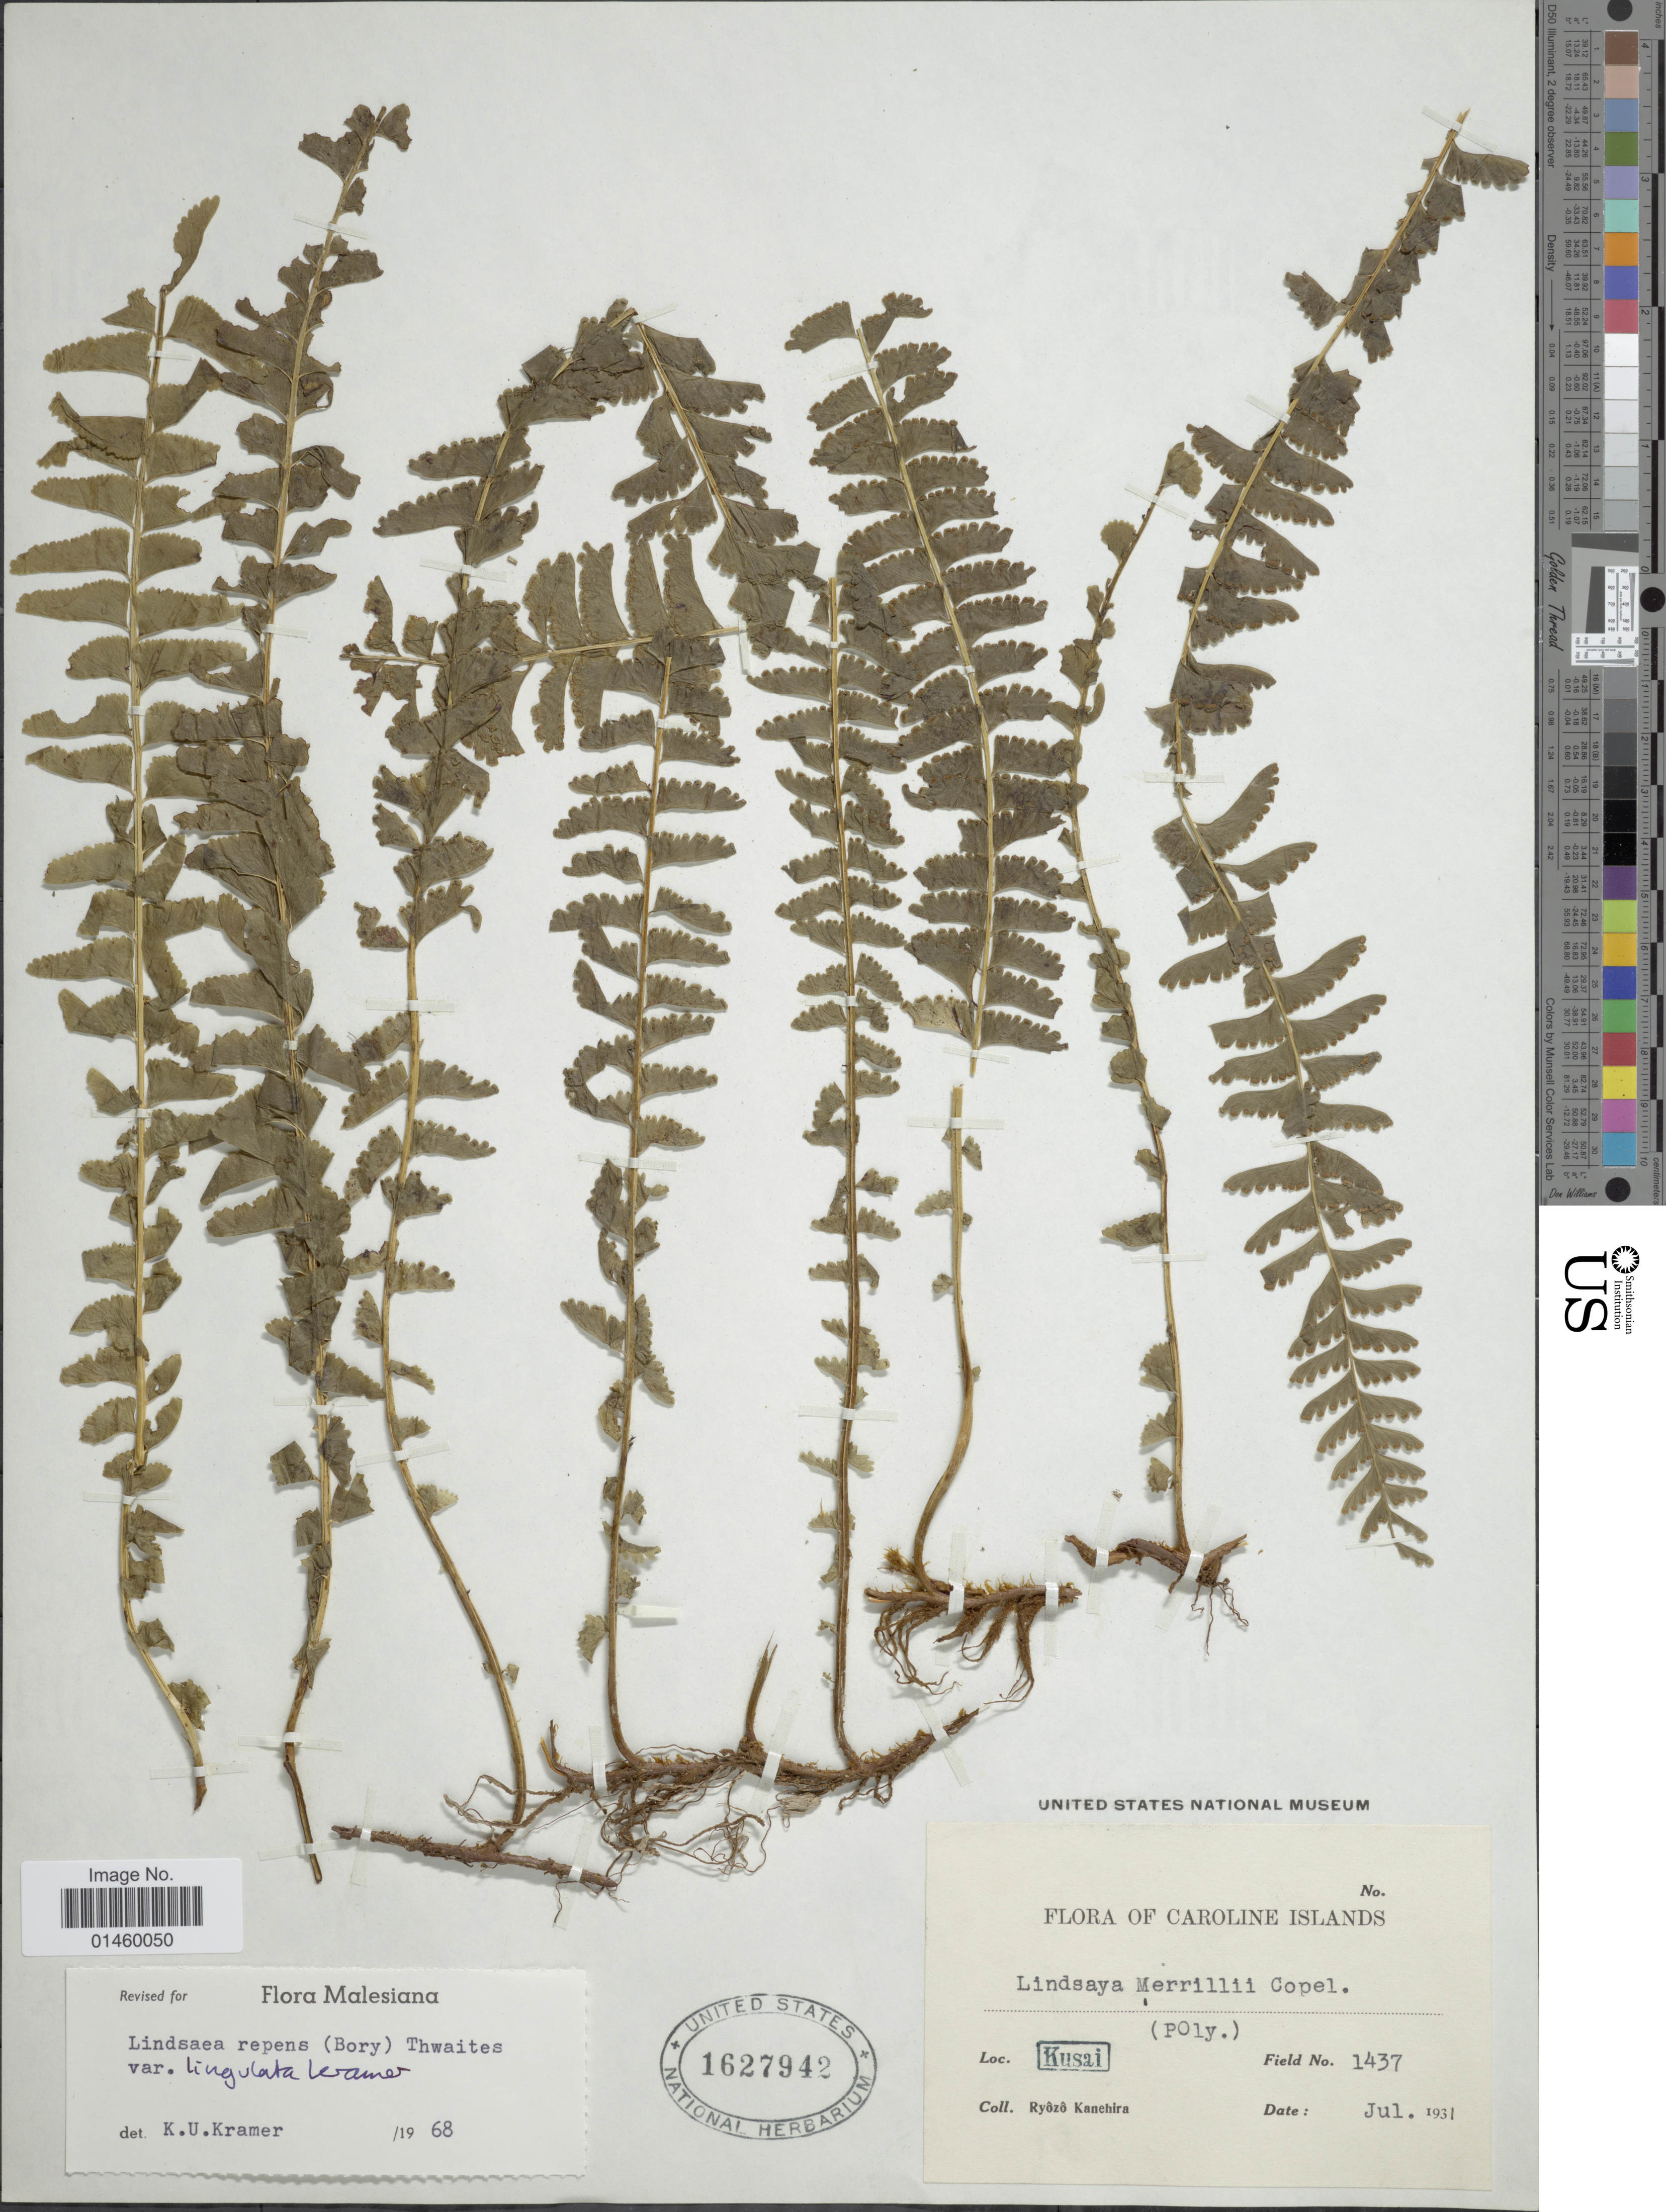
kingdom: Plantae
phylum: Tracheophyta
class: Polypodiopsida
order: Polypodiales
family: Lindsaeaceae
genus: Lindsaea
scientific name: Lindsaea repens var. lingulata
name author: K.U. Kramer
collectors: R. Kanehira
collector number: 1437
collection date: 1931-07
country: Micronesia, Federated States of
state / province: Kosrae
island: Kosrae [Kusaie]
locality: Caroline Islands. Kusai.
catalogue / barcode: US 1627942